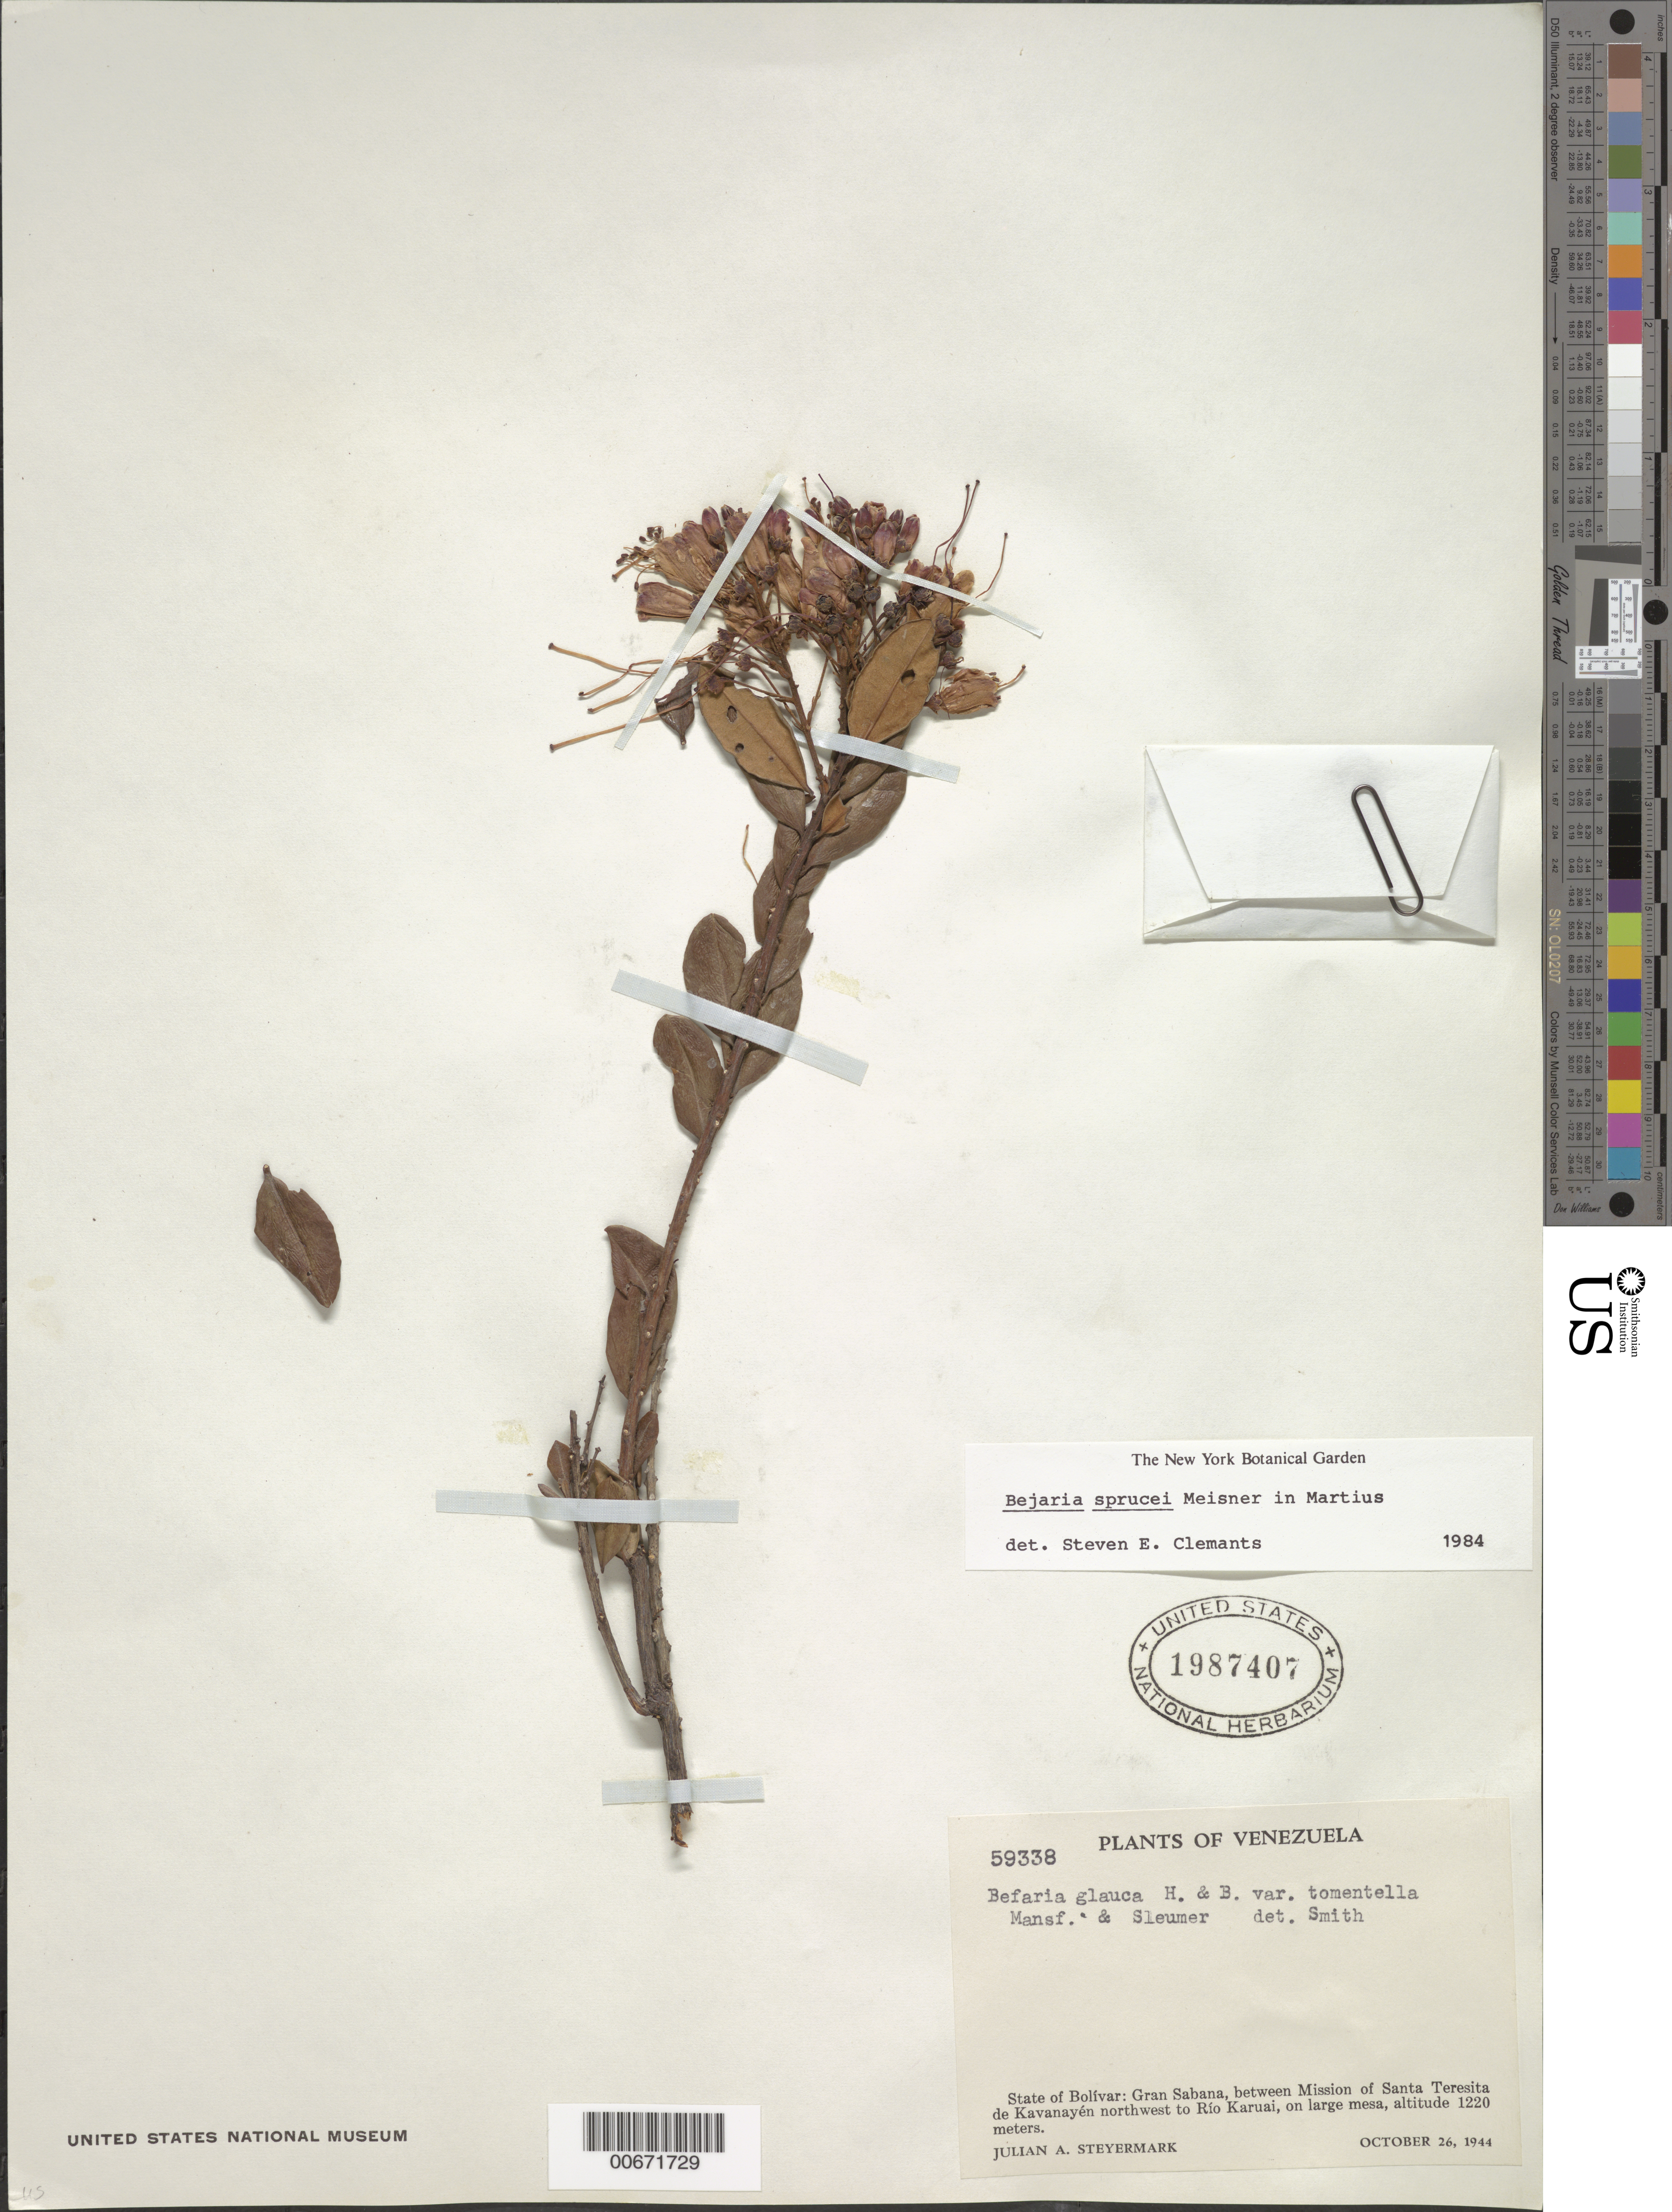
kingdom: Plantae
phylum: Tracheophyta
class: Magnoliopsida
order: Ericales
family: Ericaceae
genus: Bejaria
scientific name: Bejaria sprucei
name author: Meisn.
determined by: Clemants, S. E.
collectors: J. Steyermark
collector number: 59338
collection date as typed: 26-Oct-44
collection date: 1944-10-26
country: Venezuela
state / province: Bolívar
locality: Gran Sabana, between Mission of Santa Teresita de Kavanayén NW to Río Karuai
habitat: Large mesa.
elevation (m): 1220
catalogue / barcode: US 1987407